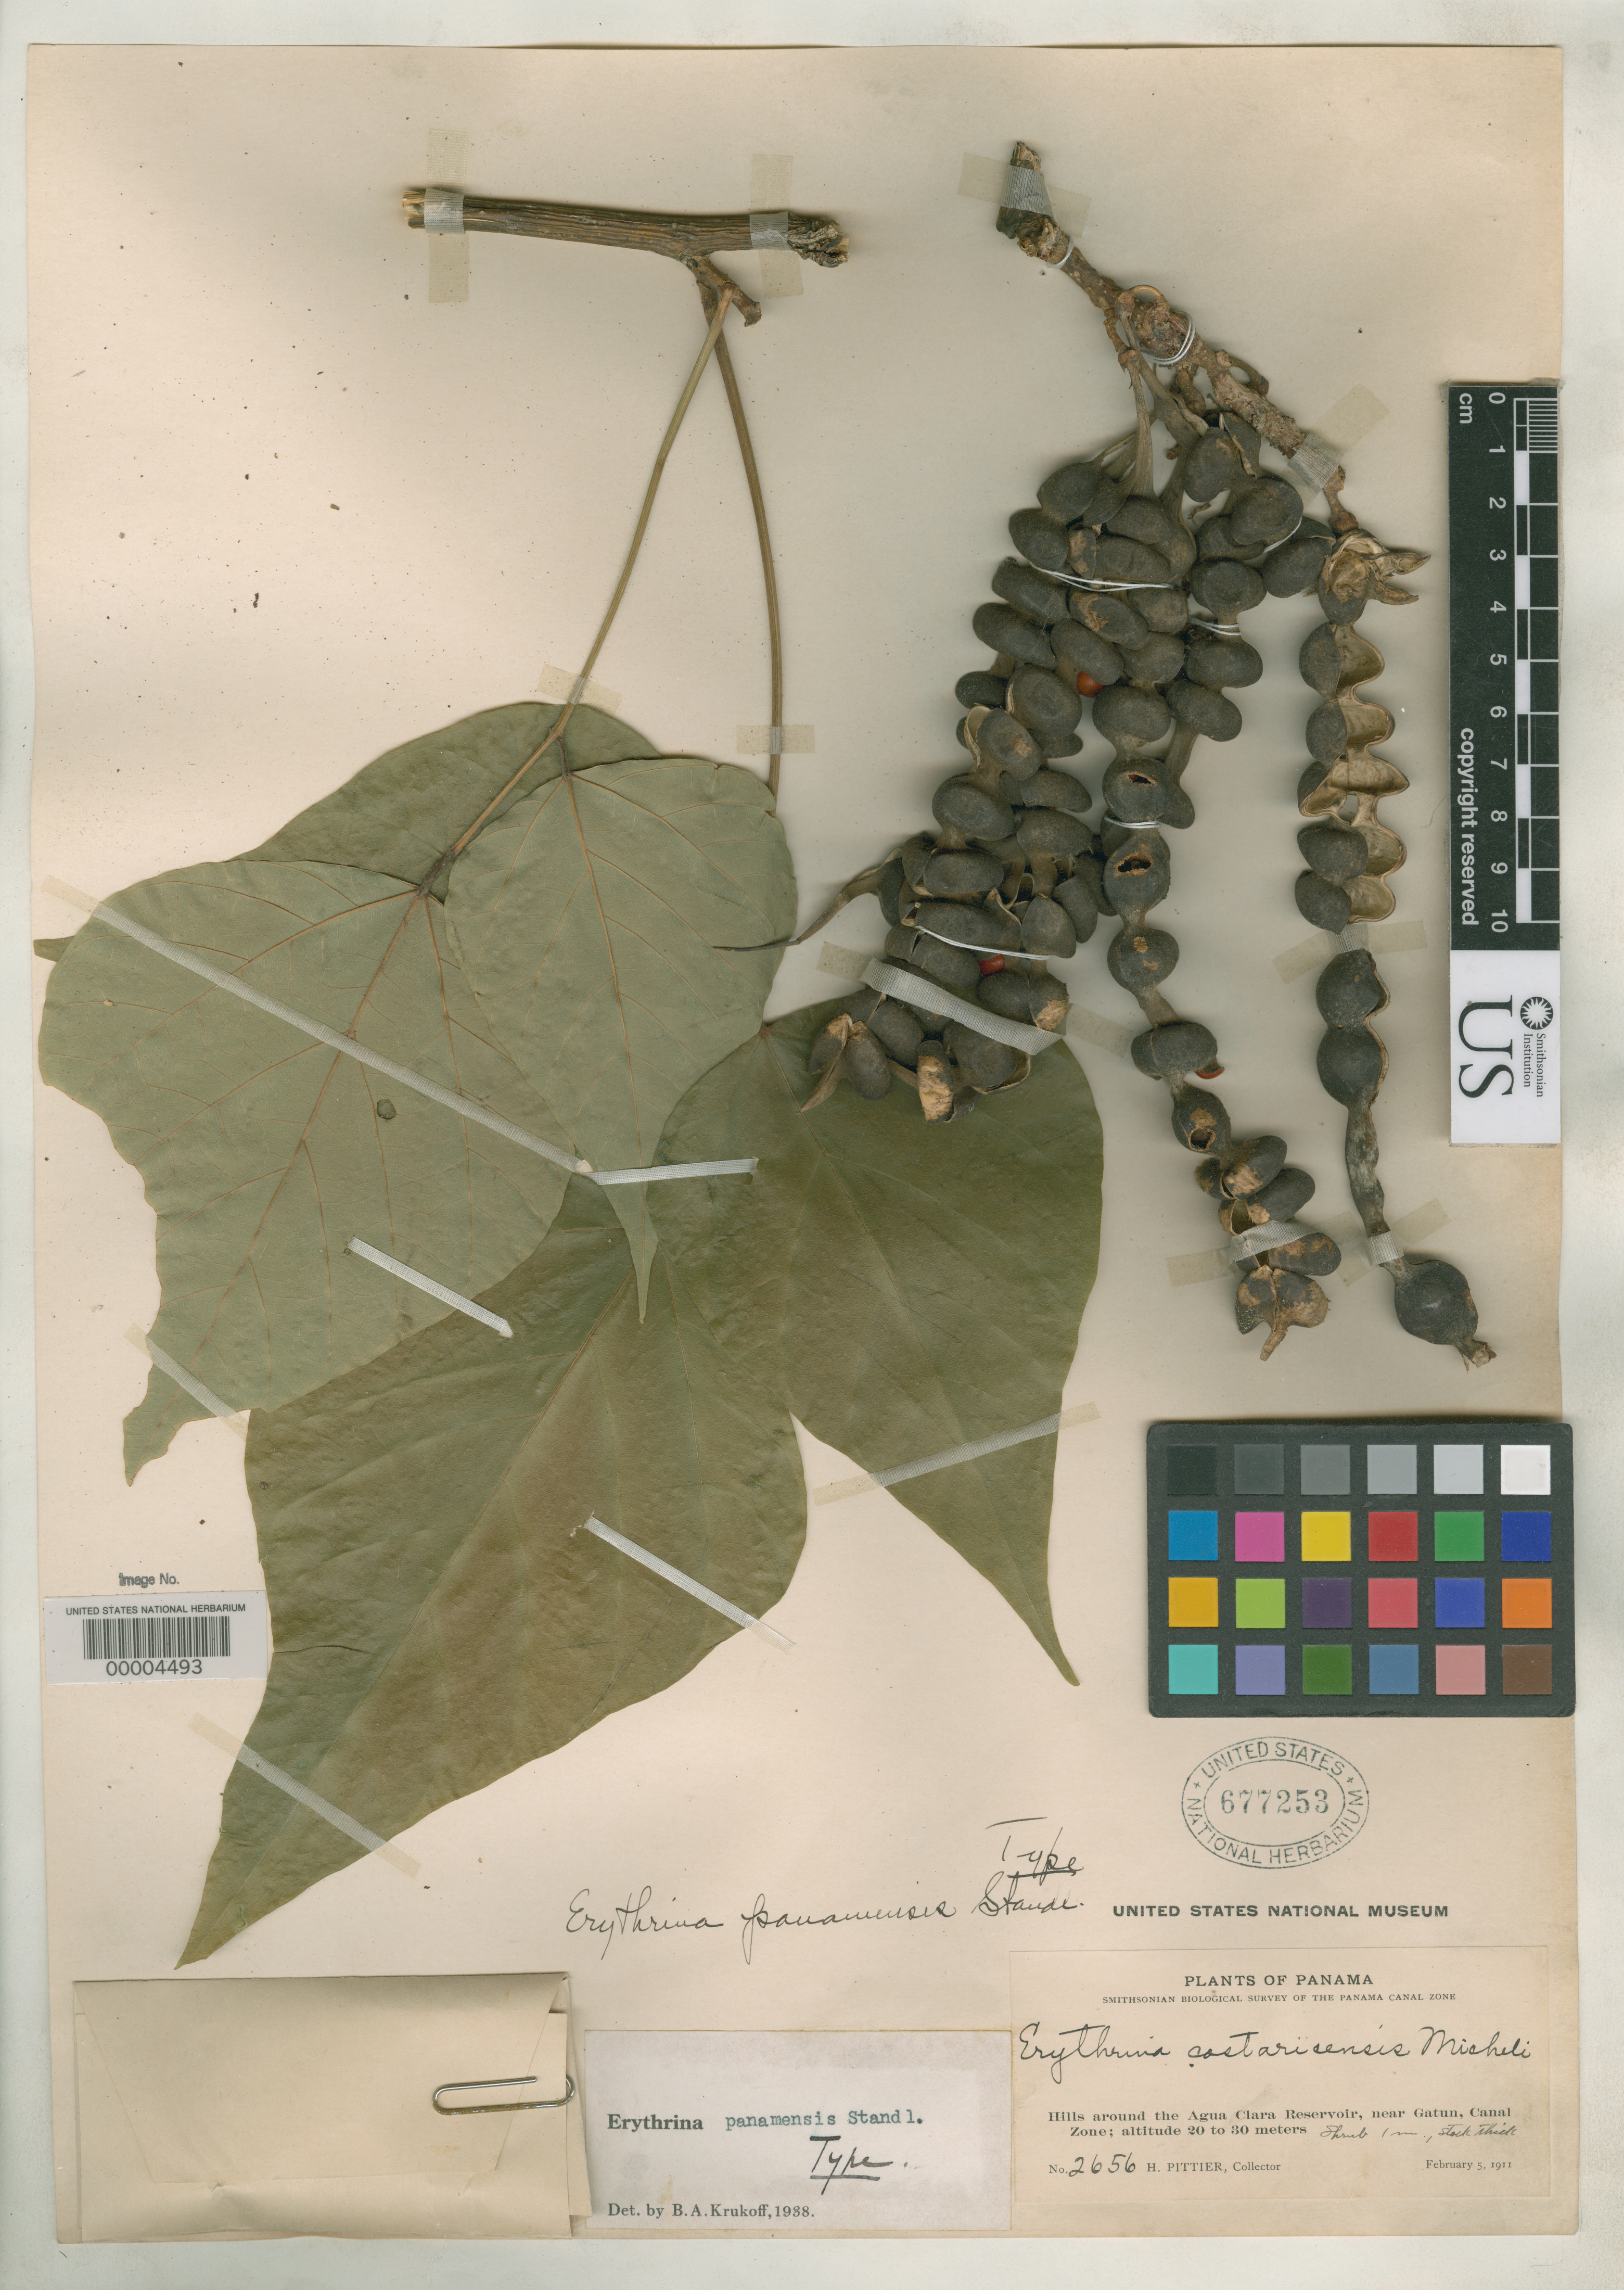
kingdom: Plantae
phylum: Tracheophyta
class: Magnoliopsida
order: Fabales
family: Fabaceae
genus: Erythrina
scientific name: Erythrina panamensis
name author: Standl.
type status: Holotype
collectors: H. F. Pittier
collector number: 2656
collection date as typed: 05 Feb 1911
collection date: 1911-02-05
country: Panama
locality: Agua Clara Reservoir, near Gatun.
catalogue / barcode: US 677253